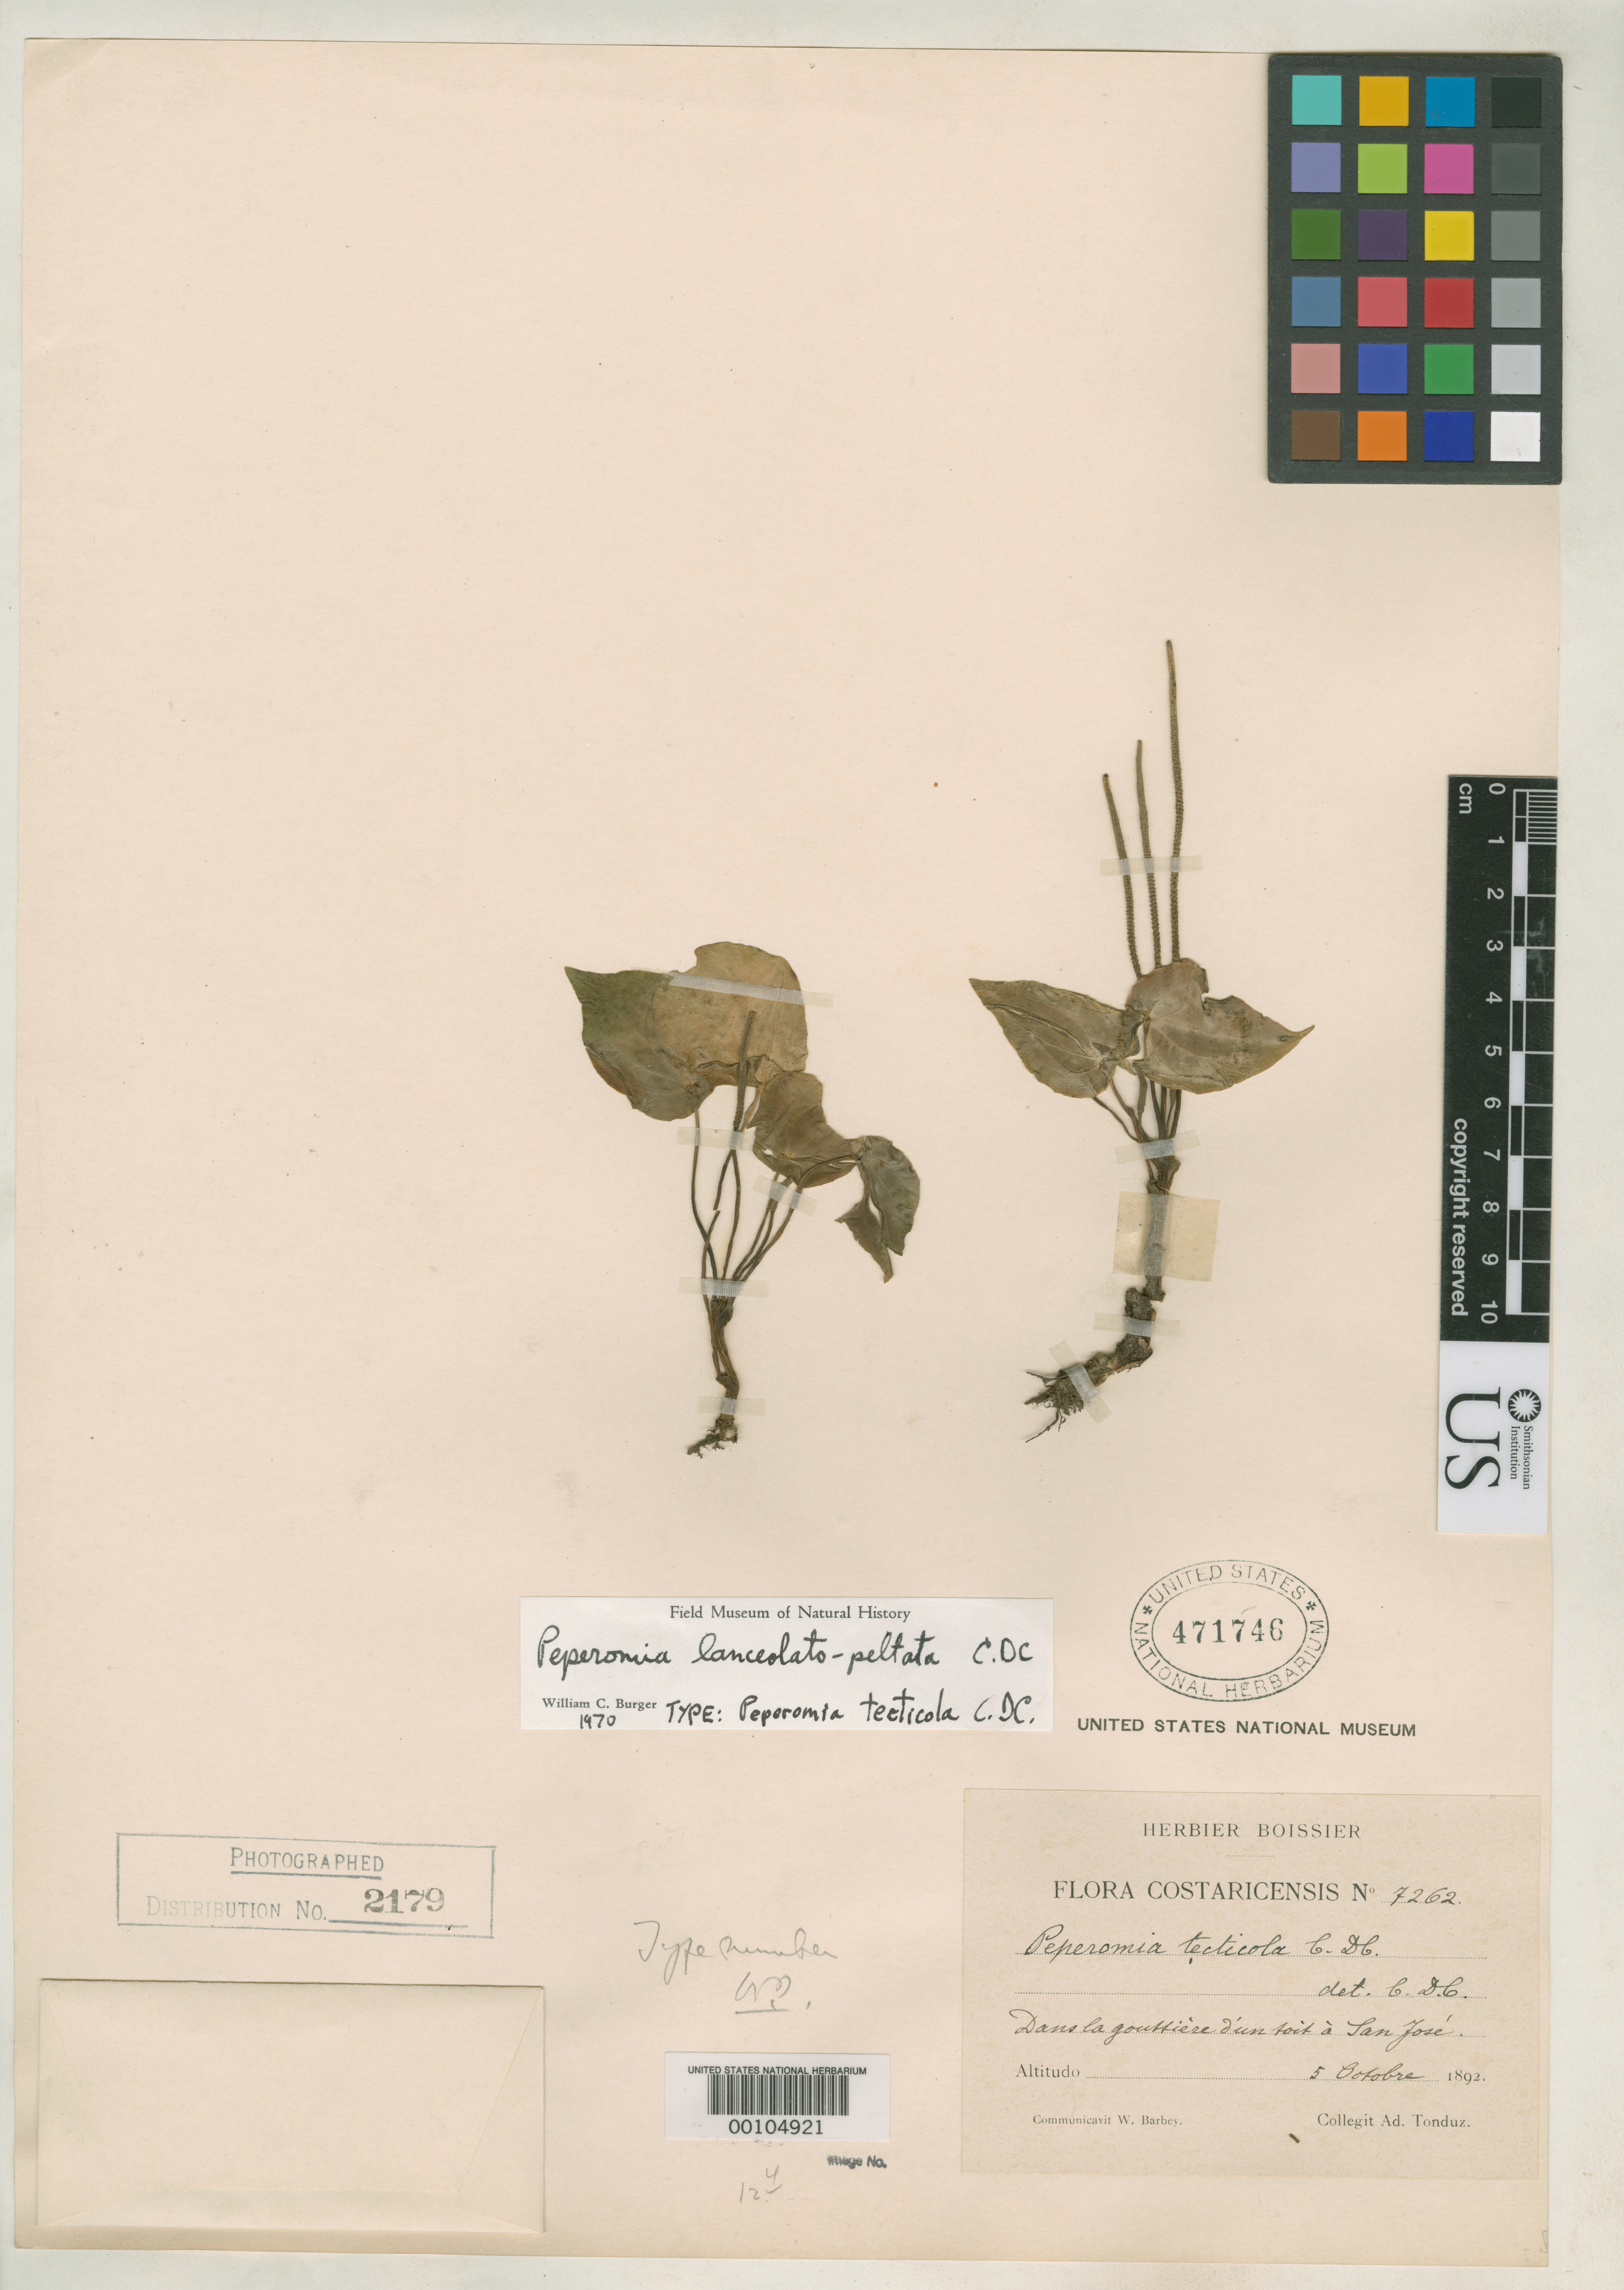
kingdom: Plantae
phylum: Tracheophyta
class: Magnoliopsida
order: Piperales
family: Piperaceae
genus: Peperomia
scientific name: Peperomia tecticola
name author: C. DC. in Pittier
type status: Isotype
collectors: A. Tonduz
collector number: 7262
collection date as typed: Oct 1892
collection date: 1892-10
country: Costa Rica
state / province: San José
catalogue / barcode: US 471746